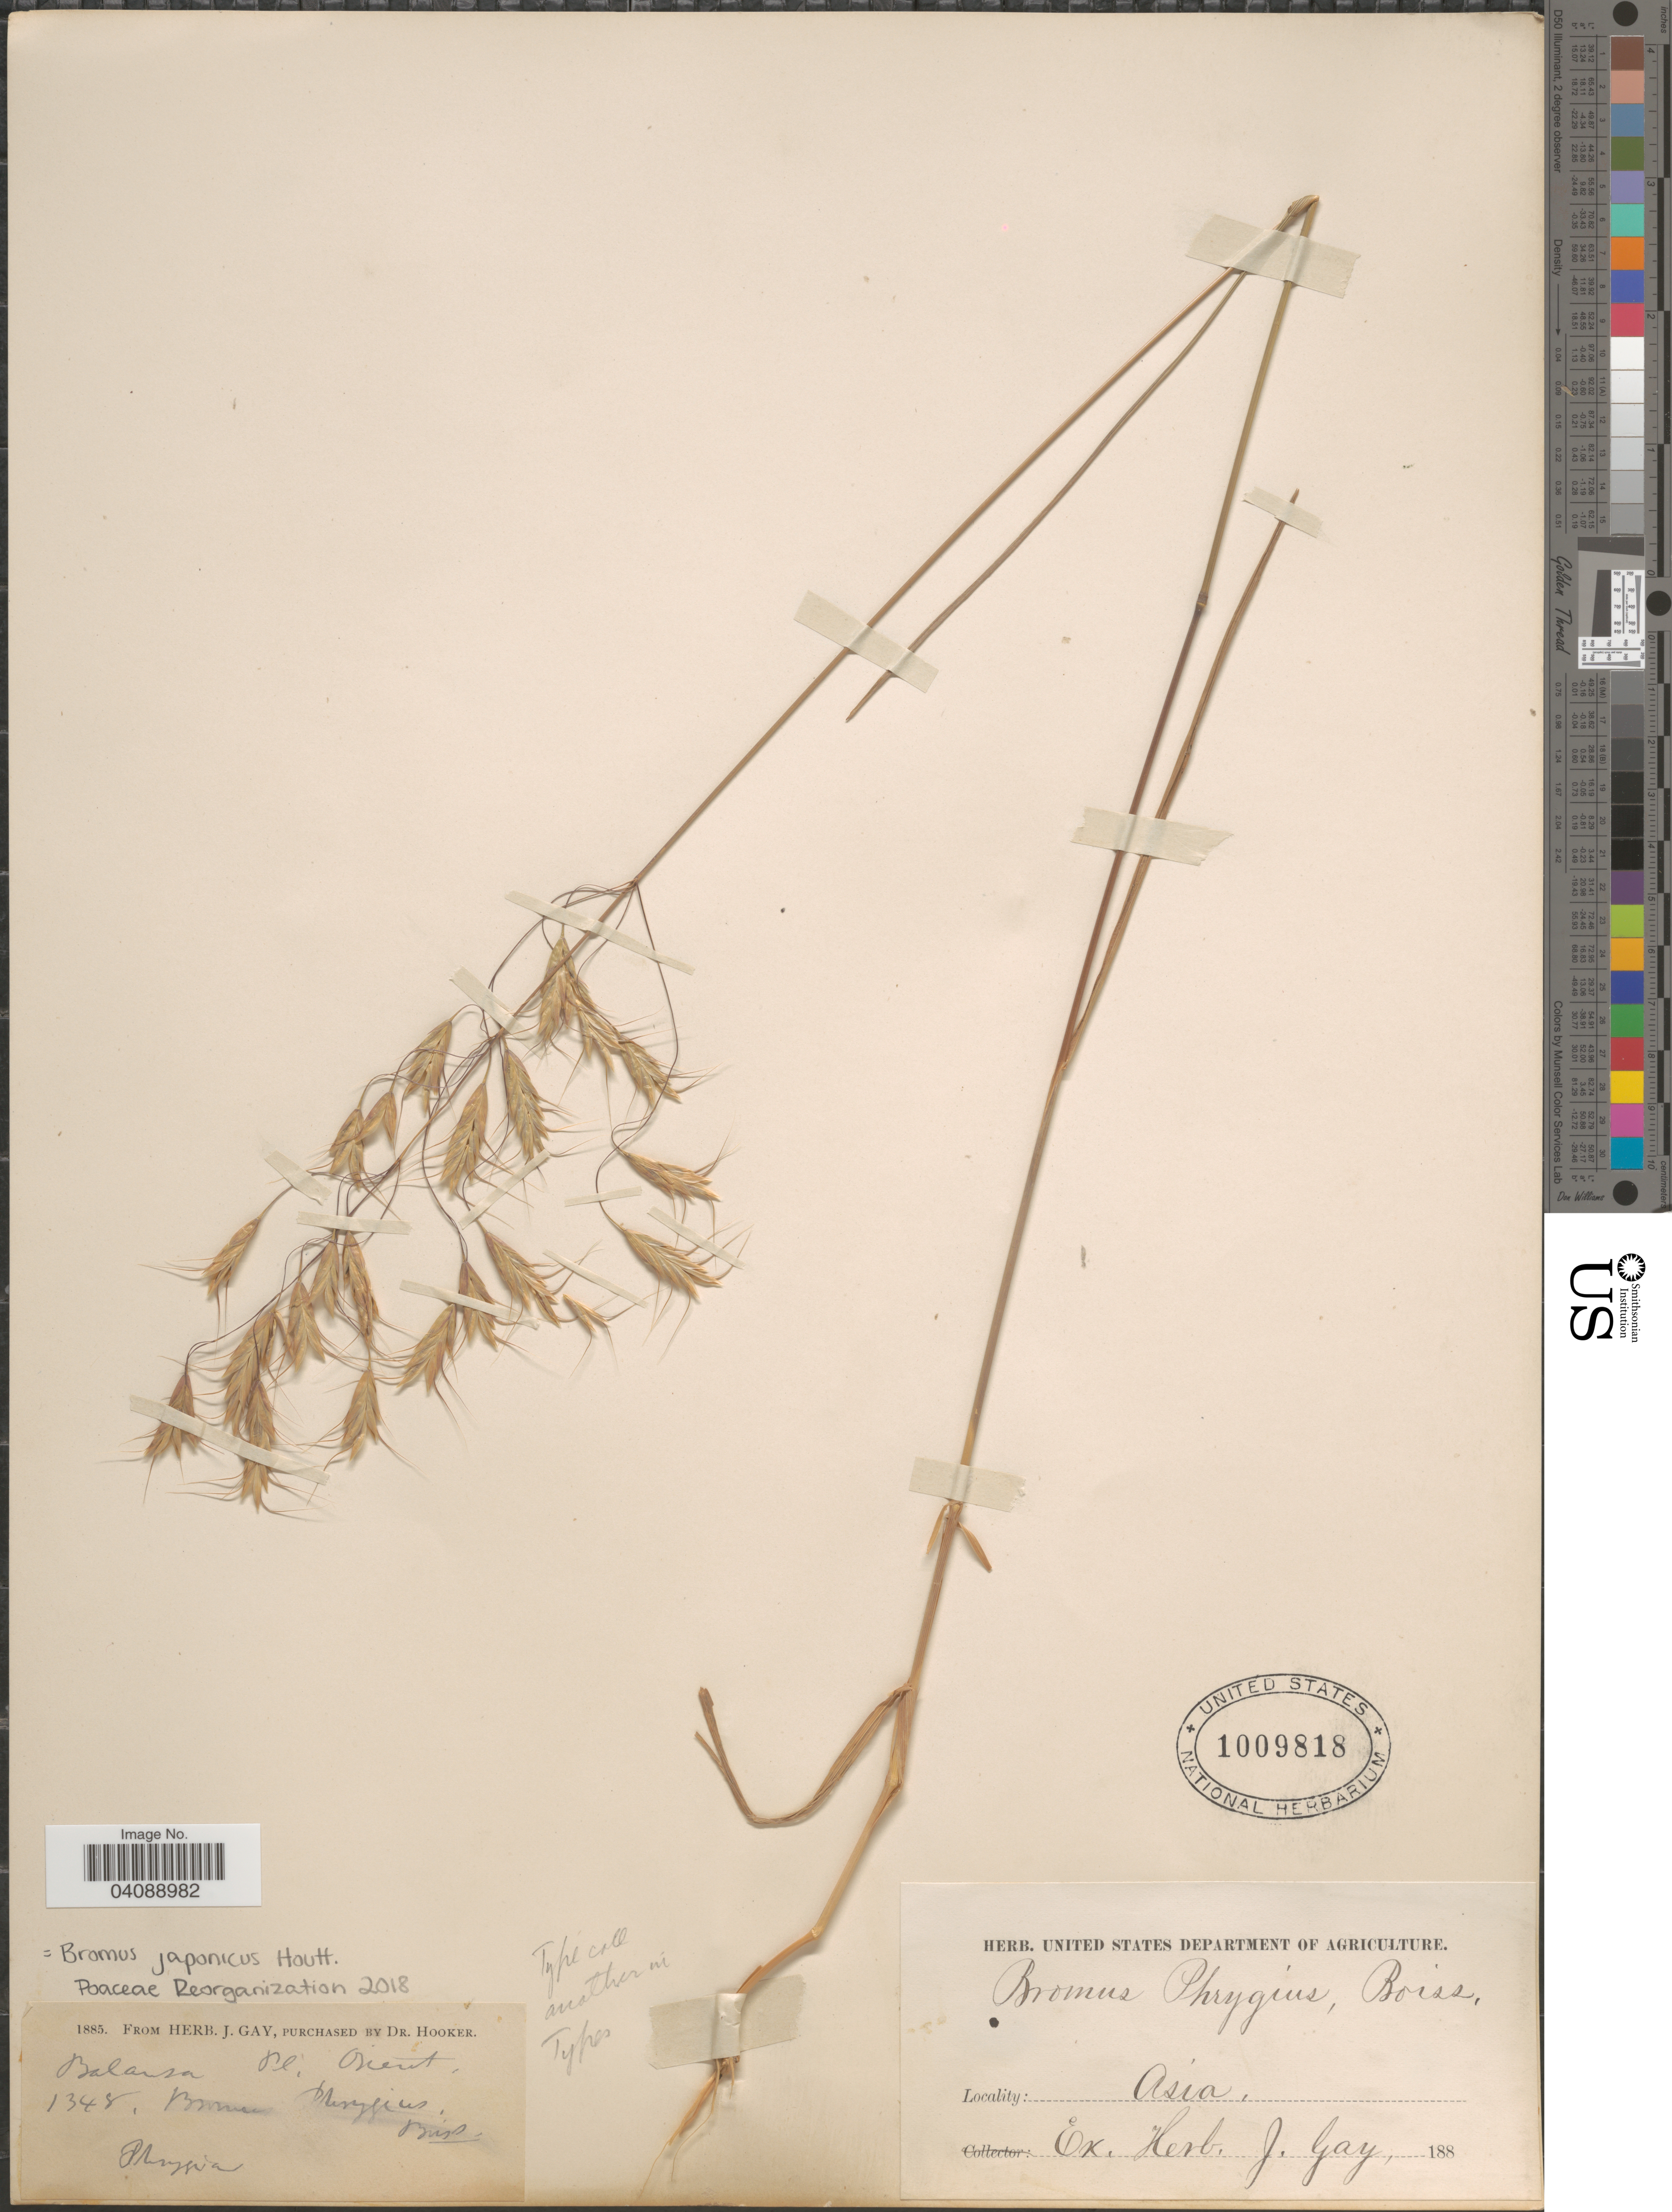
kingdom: Plantae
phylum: Tracheophyta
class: Liliopsida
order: Poales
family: Poaceae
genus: Bromus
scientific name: Bromus japonicus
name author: Houtt.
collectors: ex herb. J. Gay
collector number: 1348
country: Turkey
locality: Phyggia. Asia.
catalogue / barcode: US 1009818